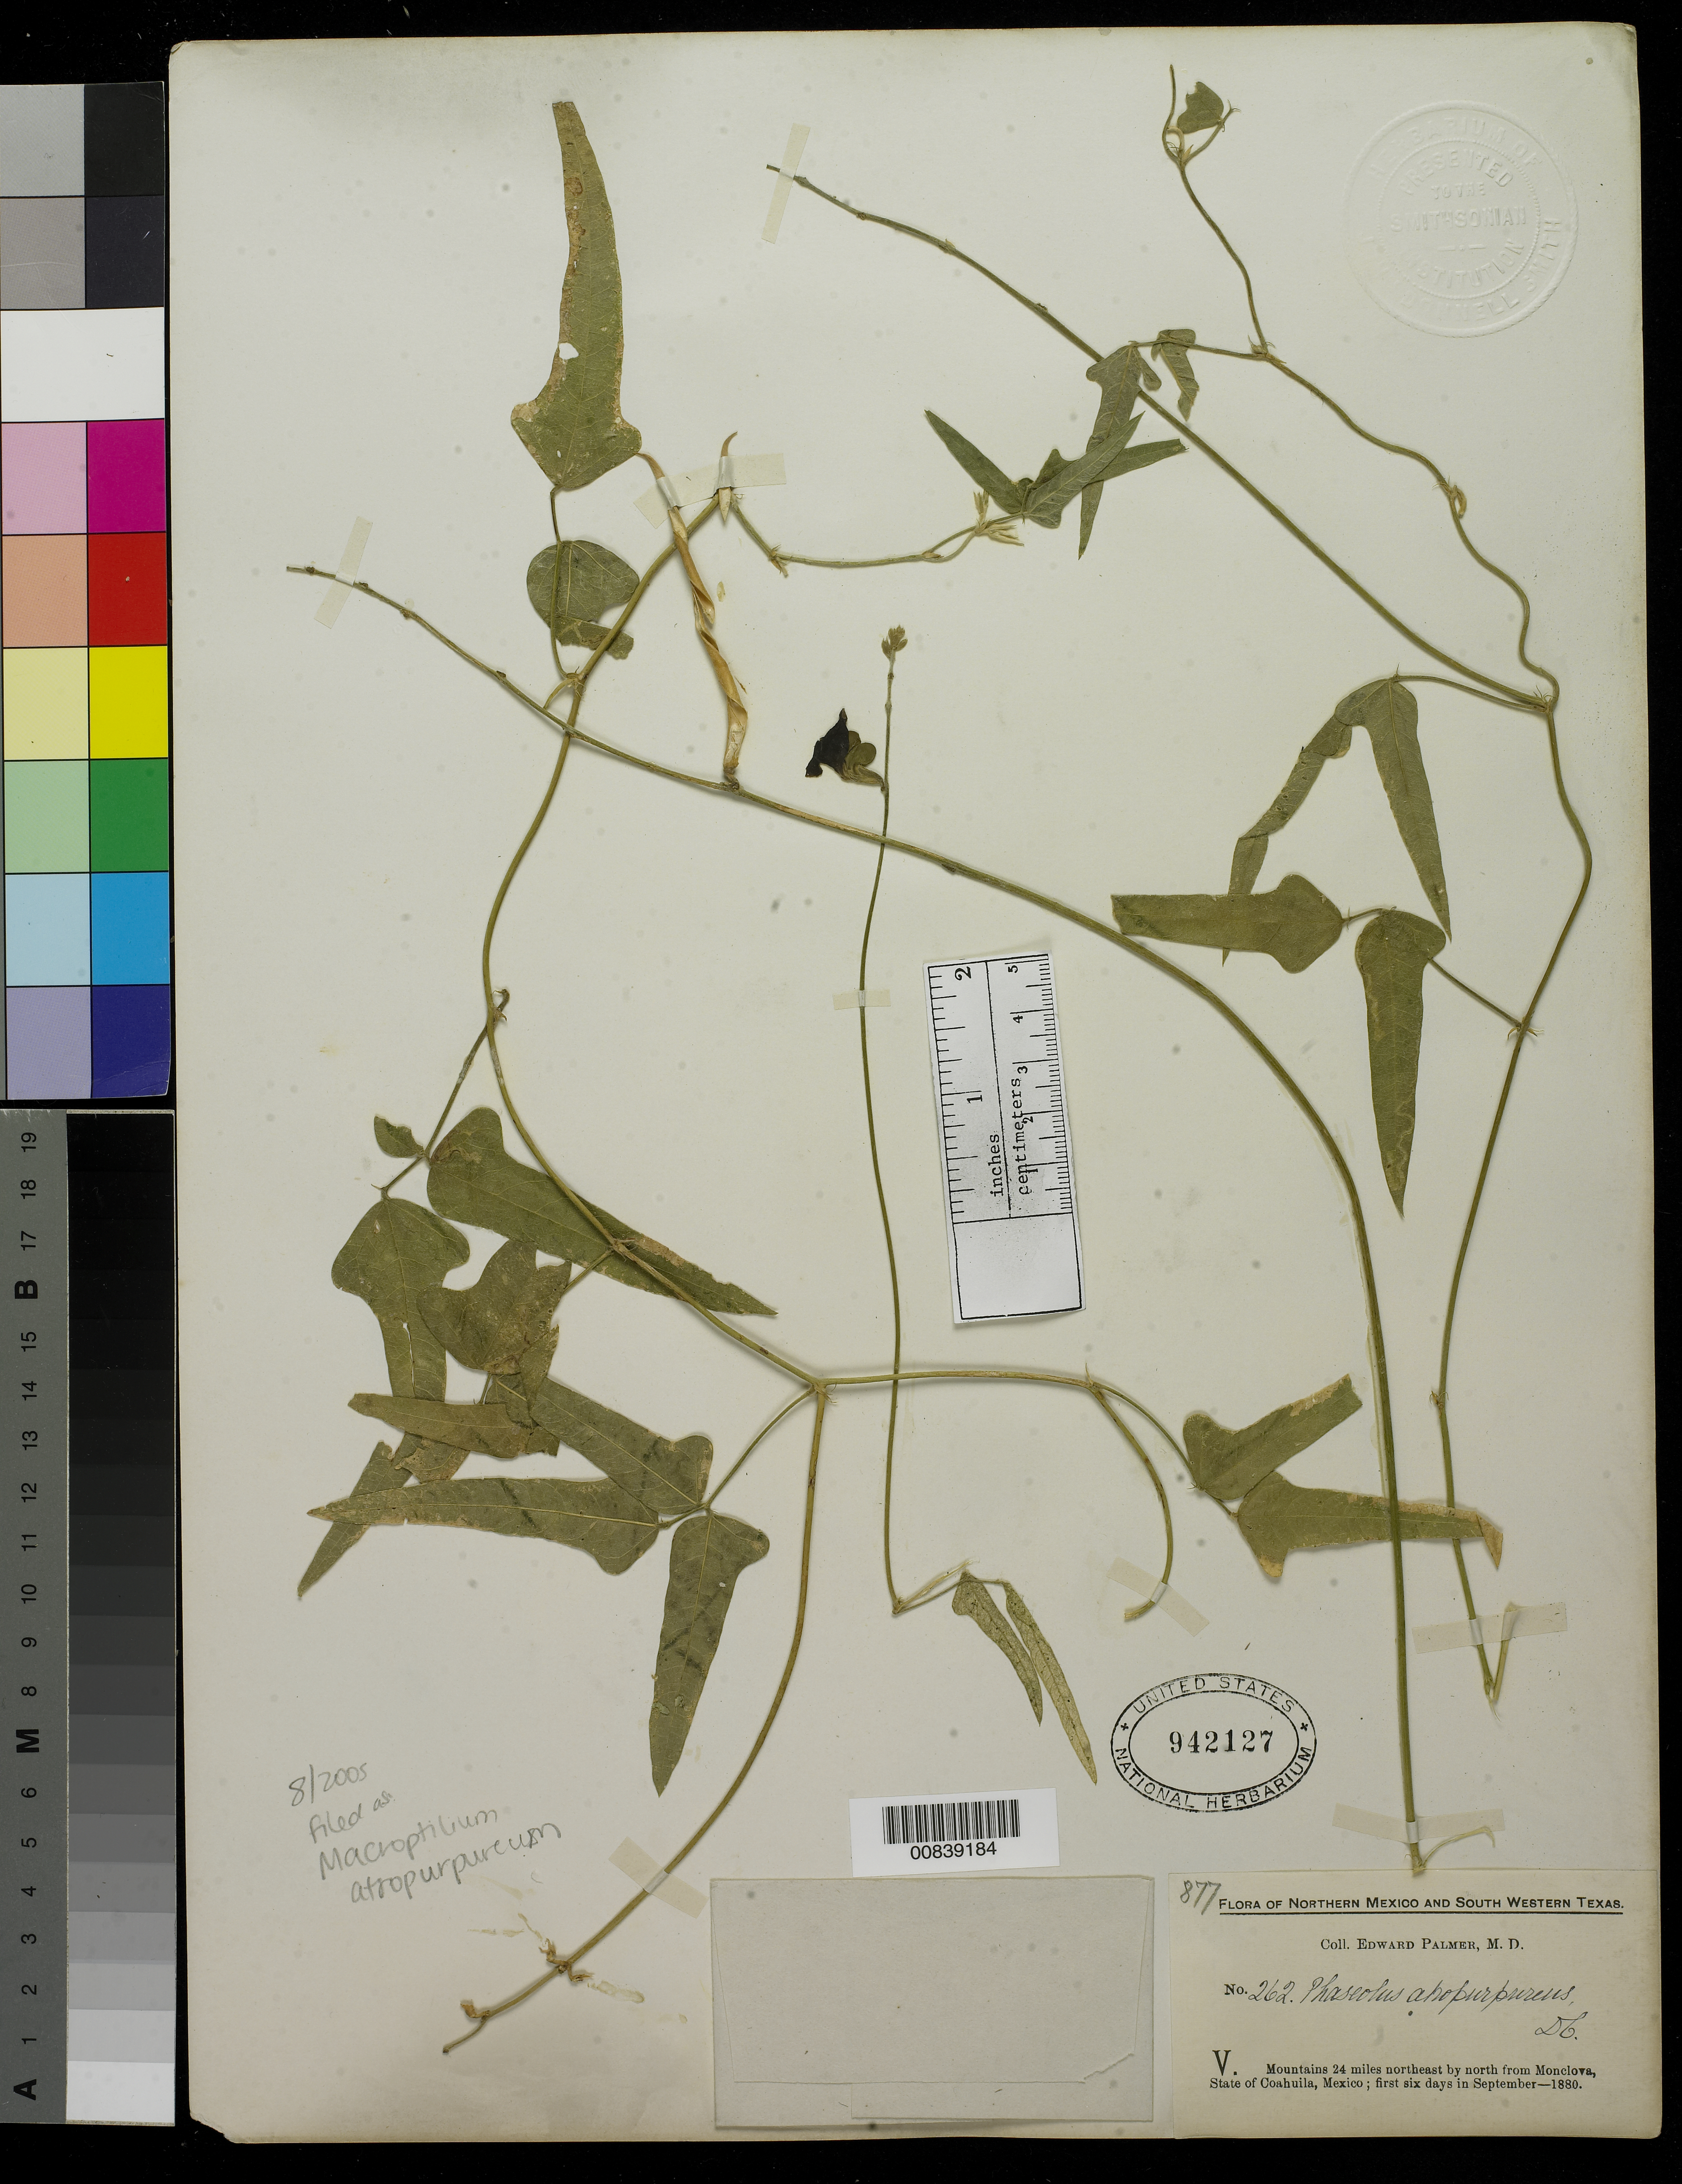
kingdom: Plantae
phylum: Tracheophyta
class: Magnoliopsida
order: Fabales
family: Fabaceae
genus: Macroptilium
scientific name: Macroptilium atropurpureum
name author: (DC.) Urb.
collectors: E. Palmer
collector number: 262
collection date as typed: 01 Sep 1880 to 06 Sep 1880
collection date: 1880-09-01/1880-09-06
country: Mexico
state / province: Coahuila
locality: V. Mountains 24 miles northeast by north from Monclova, Coahuila.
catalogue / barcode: US 942127